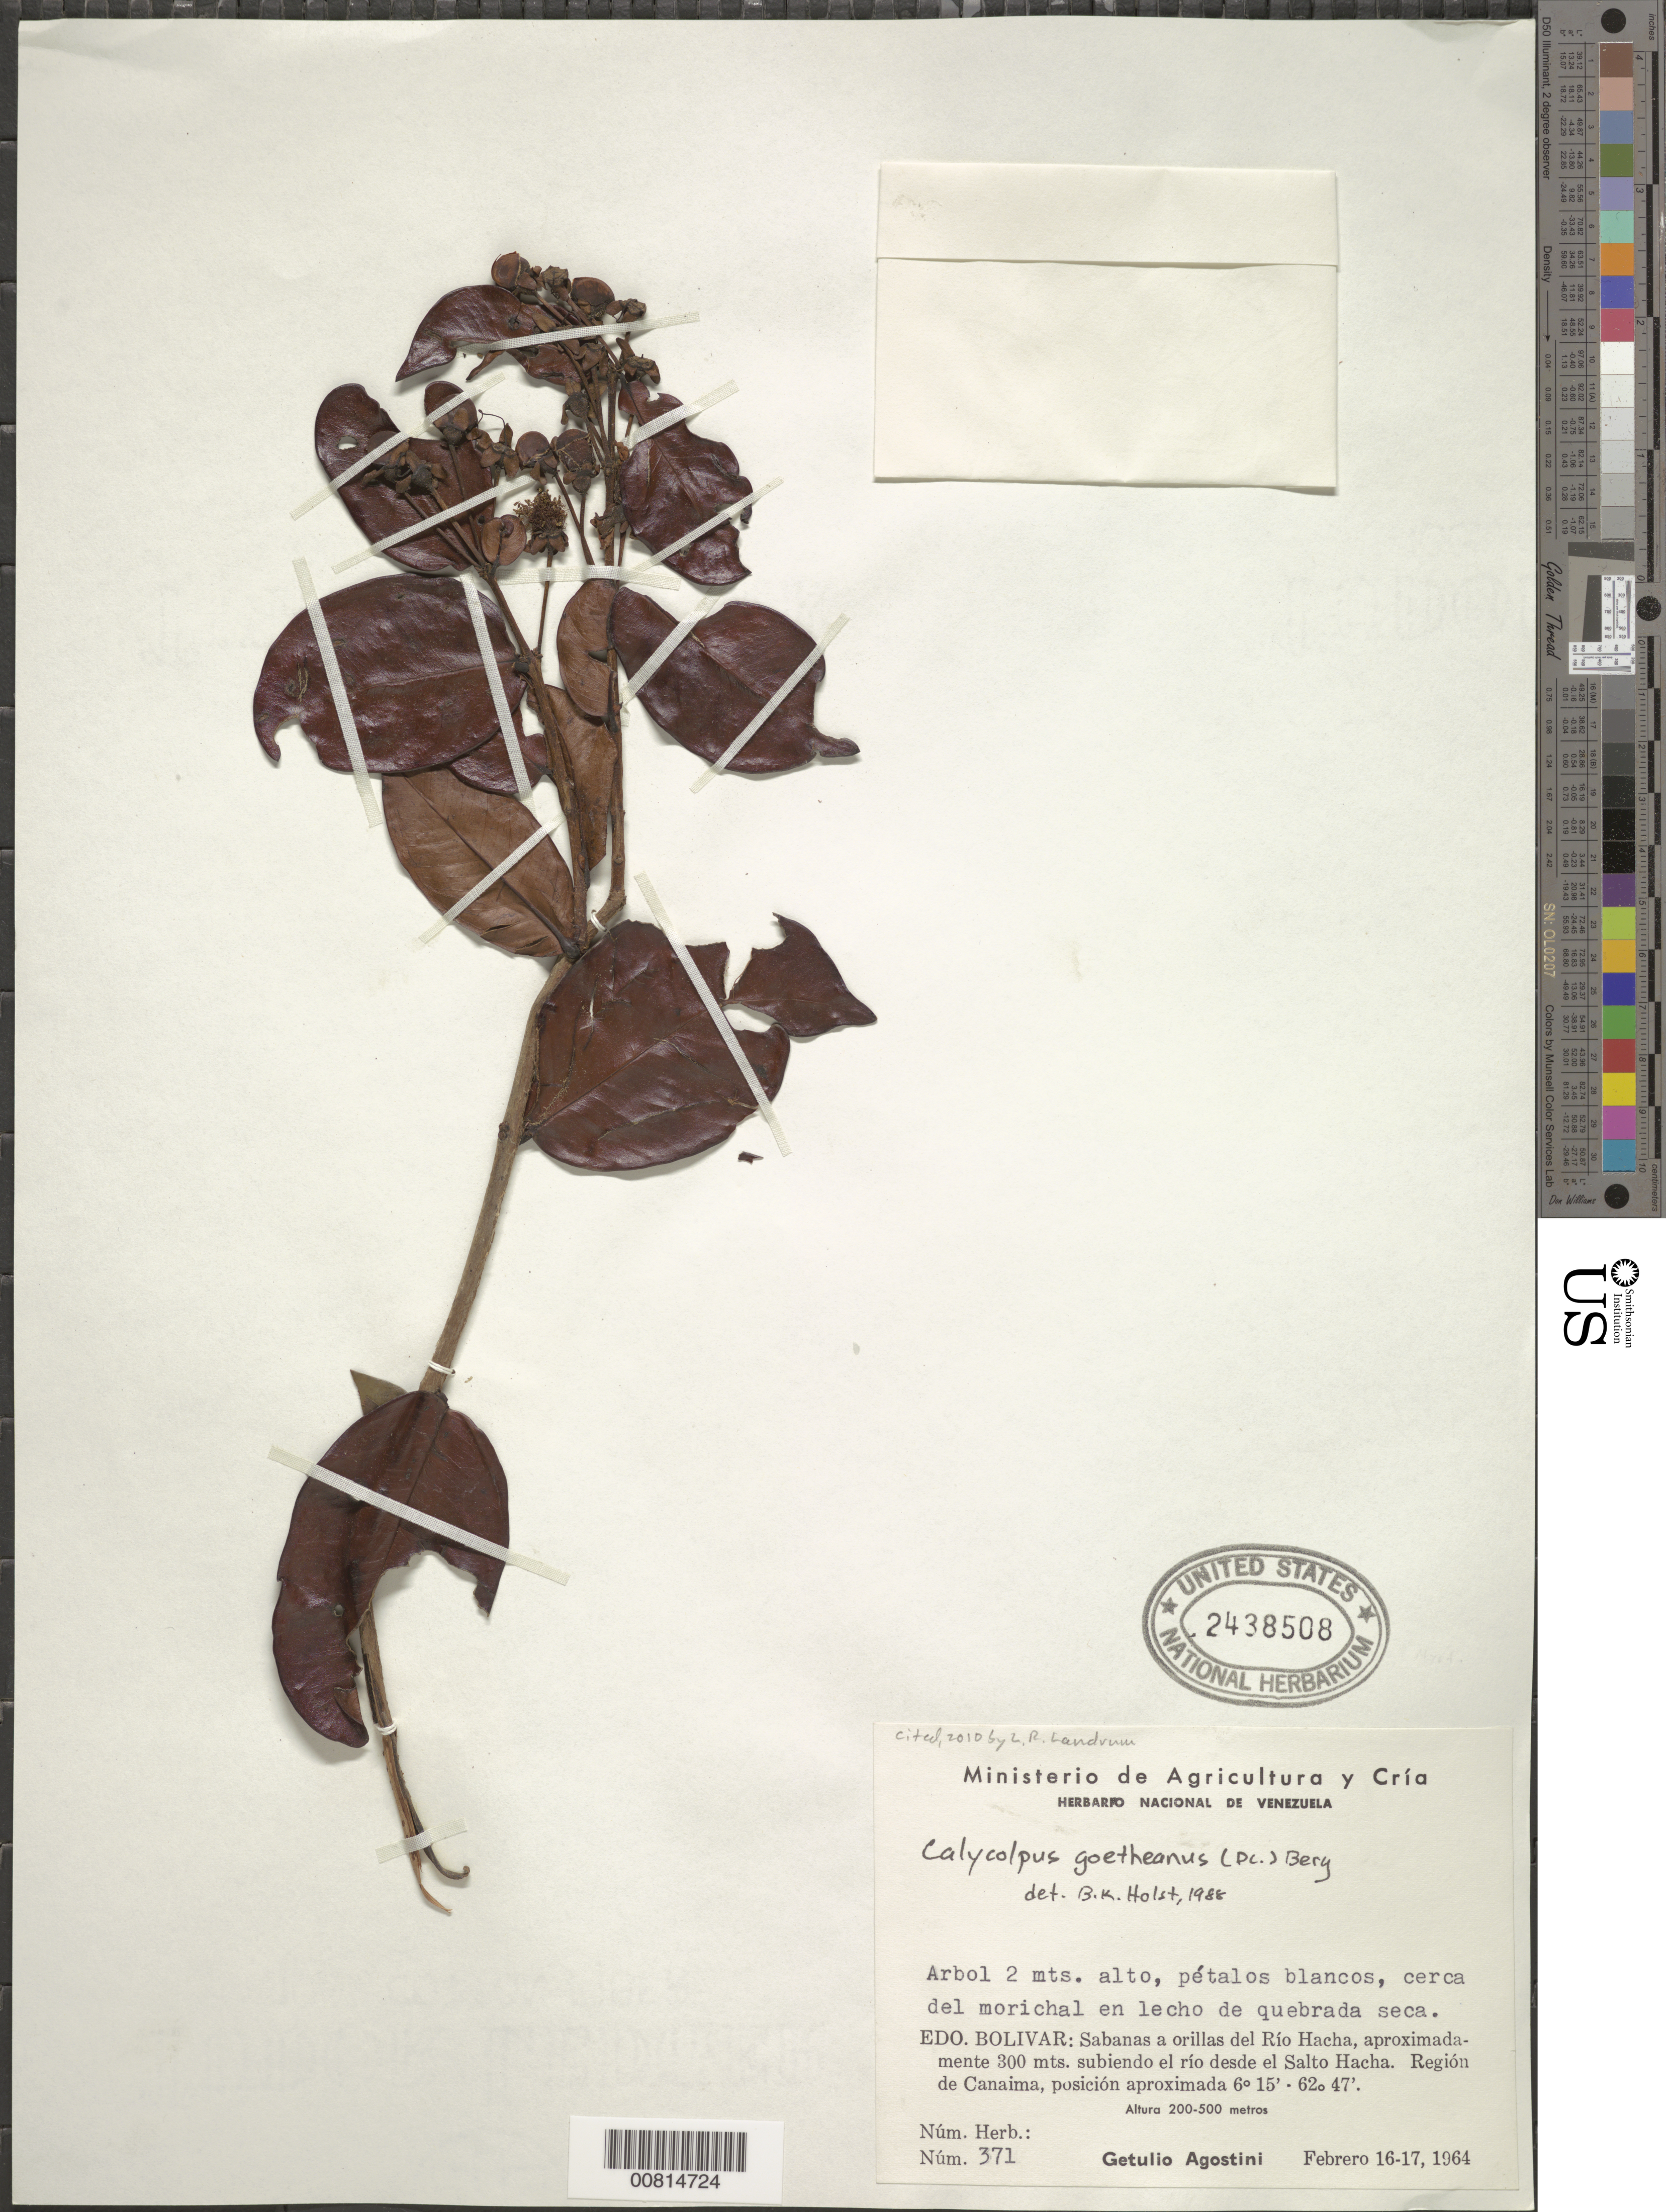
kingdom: Plantae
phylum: Tracheophyta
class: Magnoliopsida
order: Myrtales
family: Myrtaceae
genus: Calycolpus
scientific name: Calycolpus goetheanus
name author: (DC.) O. Berg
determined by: Holst, Bruce K.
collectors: G. Agostini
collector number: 371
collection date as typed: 16-Feb-64 to 17-Feb-64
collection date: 1964-02-16/1964-02-17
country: Venezuela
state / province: Bolívar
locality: Río Hacha, 300 m subiendo el río desde el Salto Hacha, region de Canaima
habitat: Morichal en lecho de quebrada seca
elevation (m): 200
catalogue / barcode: US 2438508